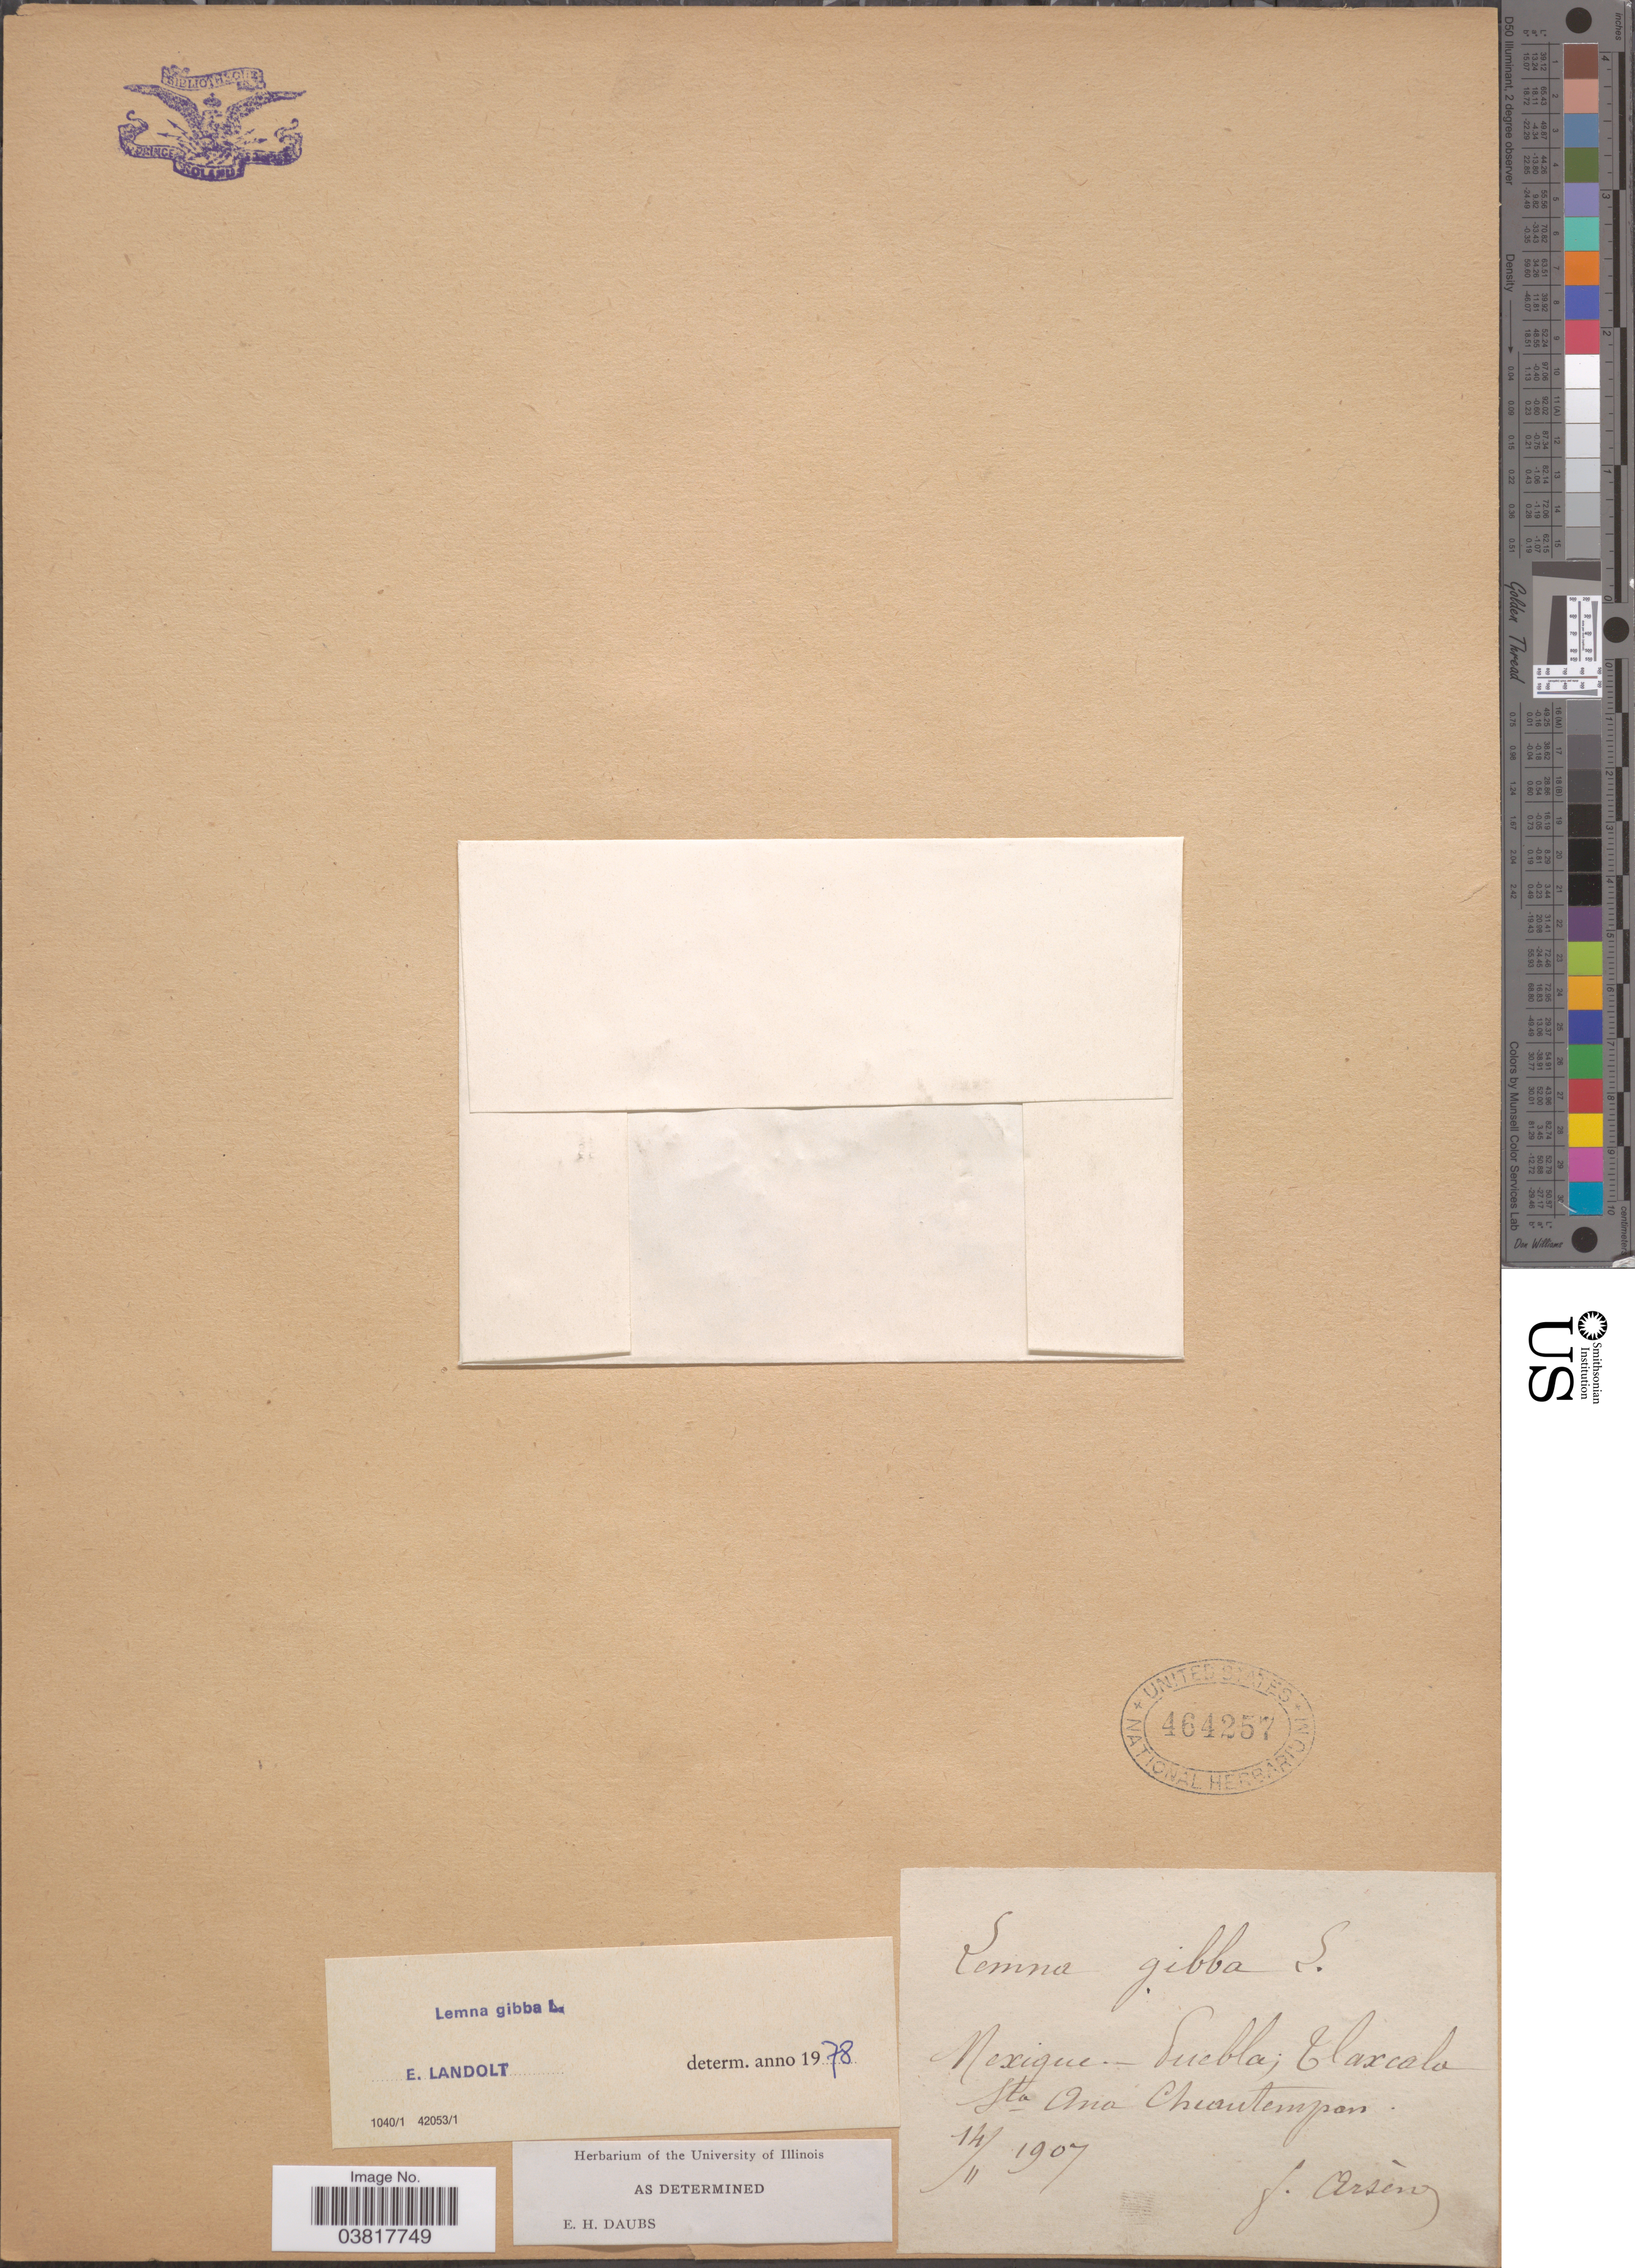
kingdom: Plantae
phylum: Tracheophyta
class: Liliopsida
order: Alismatales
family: Araceae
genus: Lemna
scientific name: Lemna gibba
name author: L.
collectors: F. Arsène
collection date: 1907-11-14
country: Mexico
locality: Puebla, Tlaxcala. Sta Ana Chiautempan.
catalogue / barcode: US 464257